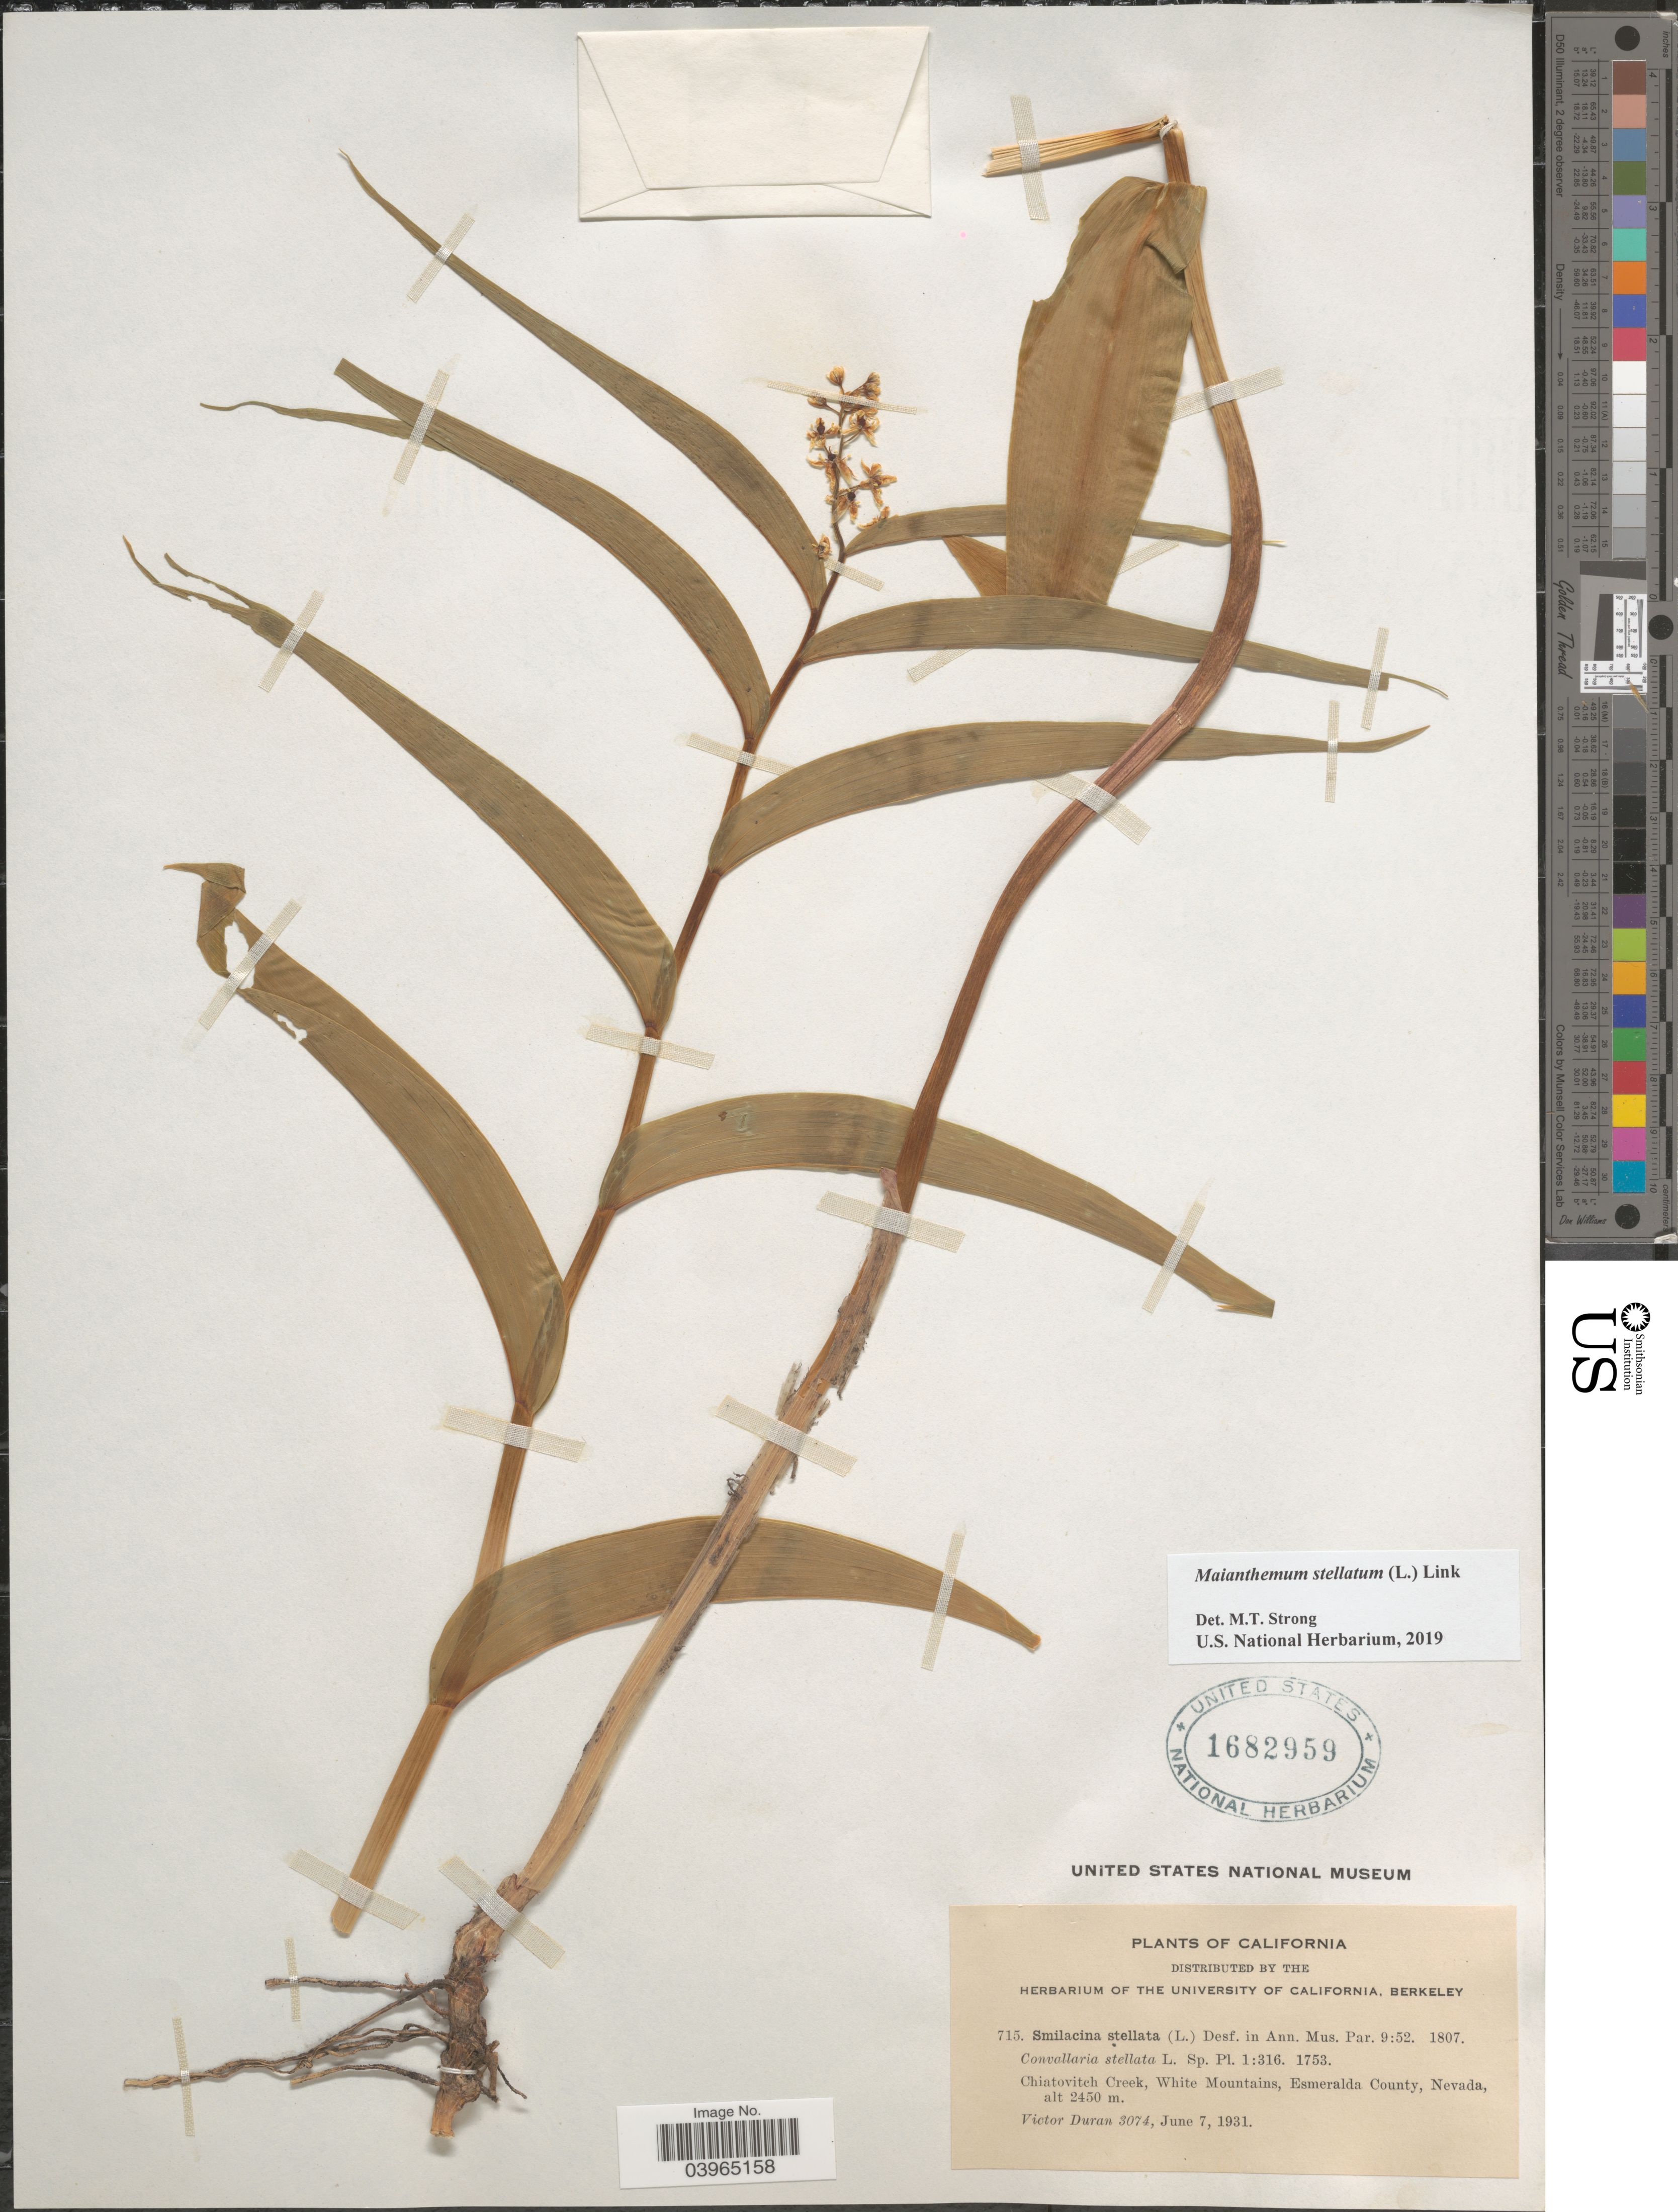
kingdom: Plantae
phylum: Tracheophyta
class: Liliopsida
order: Asparagales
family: Asparagaceae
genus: Maianthemum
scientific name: Maianthemum stellatum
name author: (L.) Link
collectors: V. Duran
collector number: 715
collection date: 1931-06-07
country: United States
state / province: Nevada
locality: Chiatovitch Creek, White Mountains, Esmeralda County.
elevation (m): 2450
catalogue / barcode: US 1682959